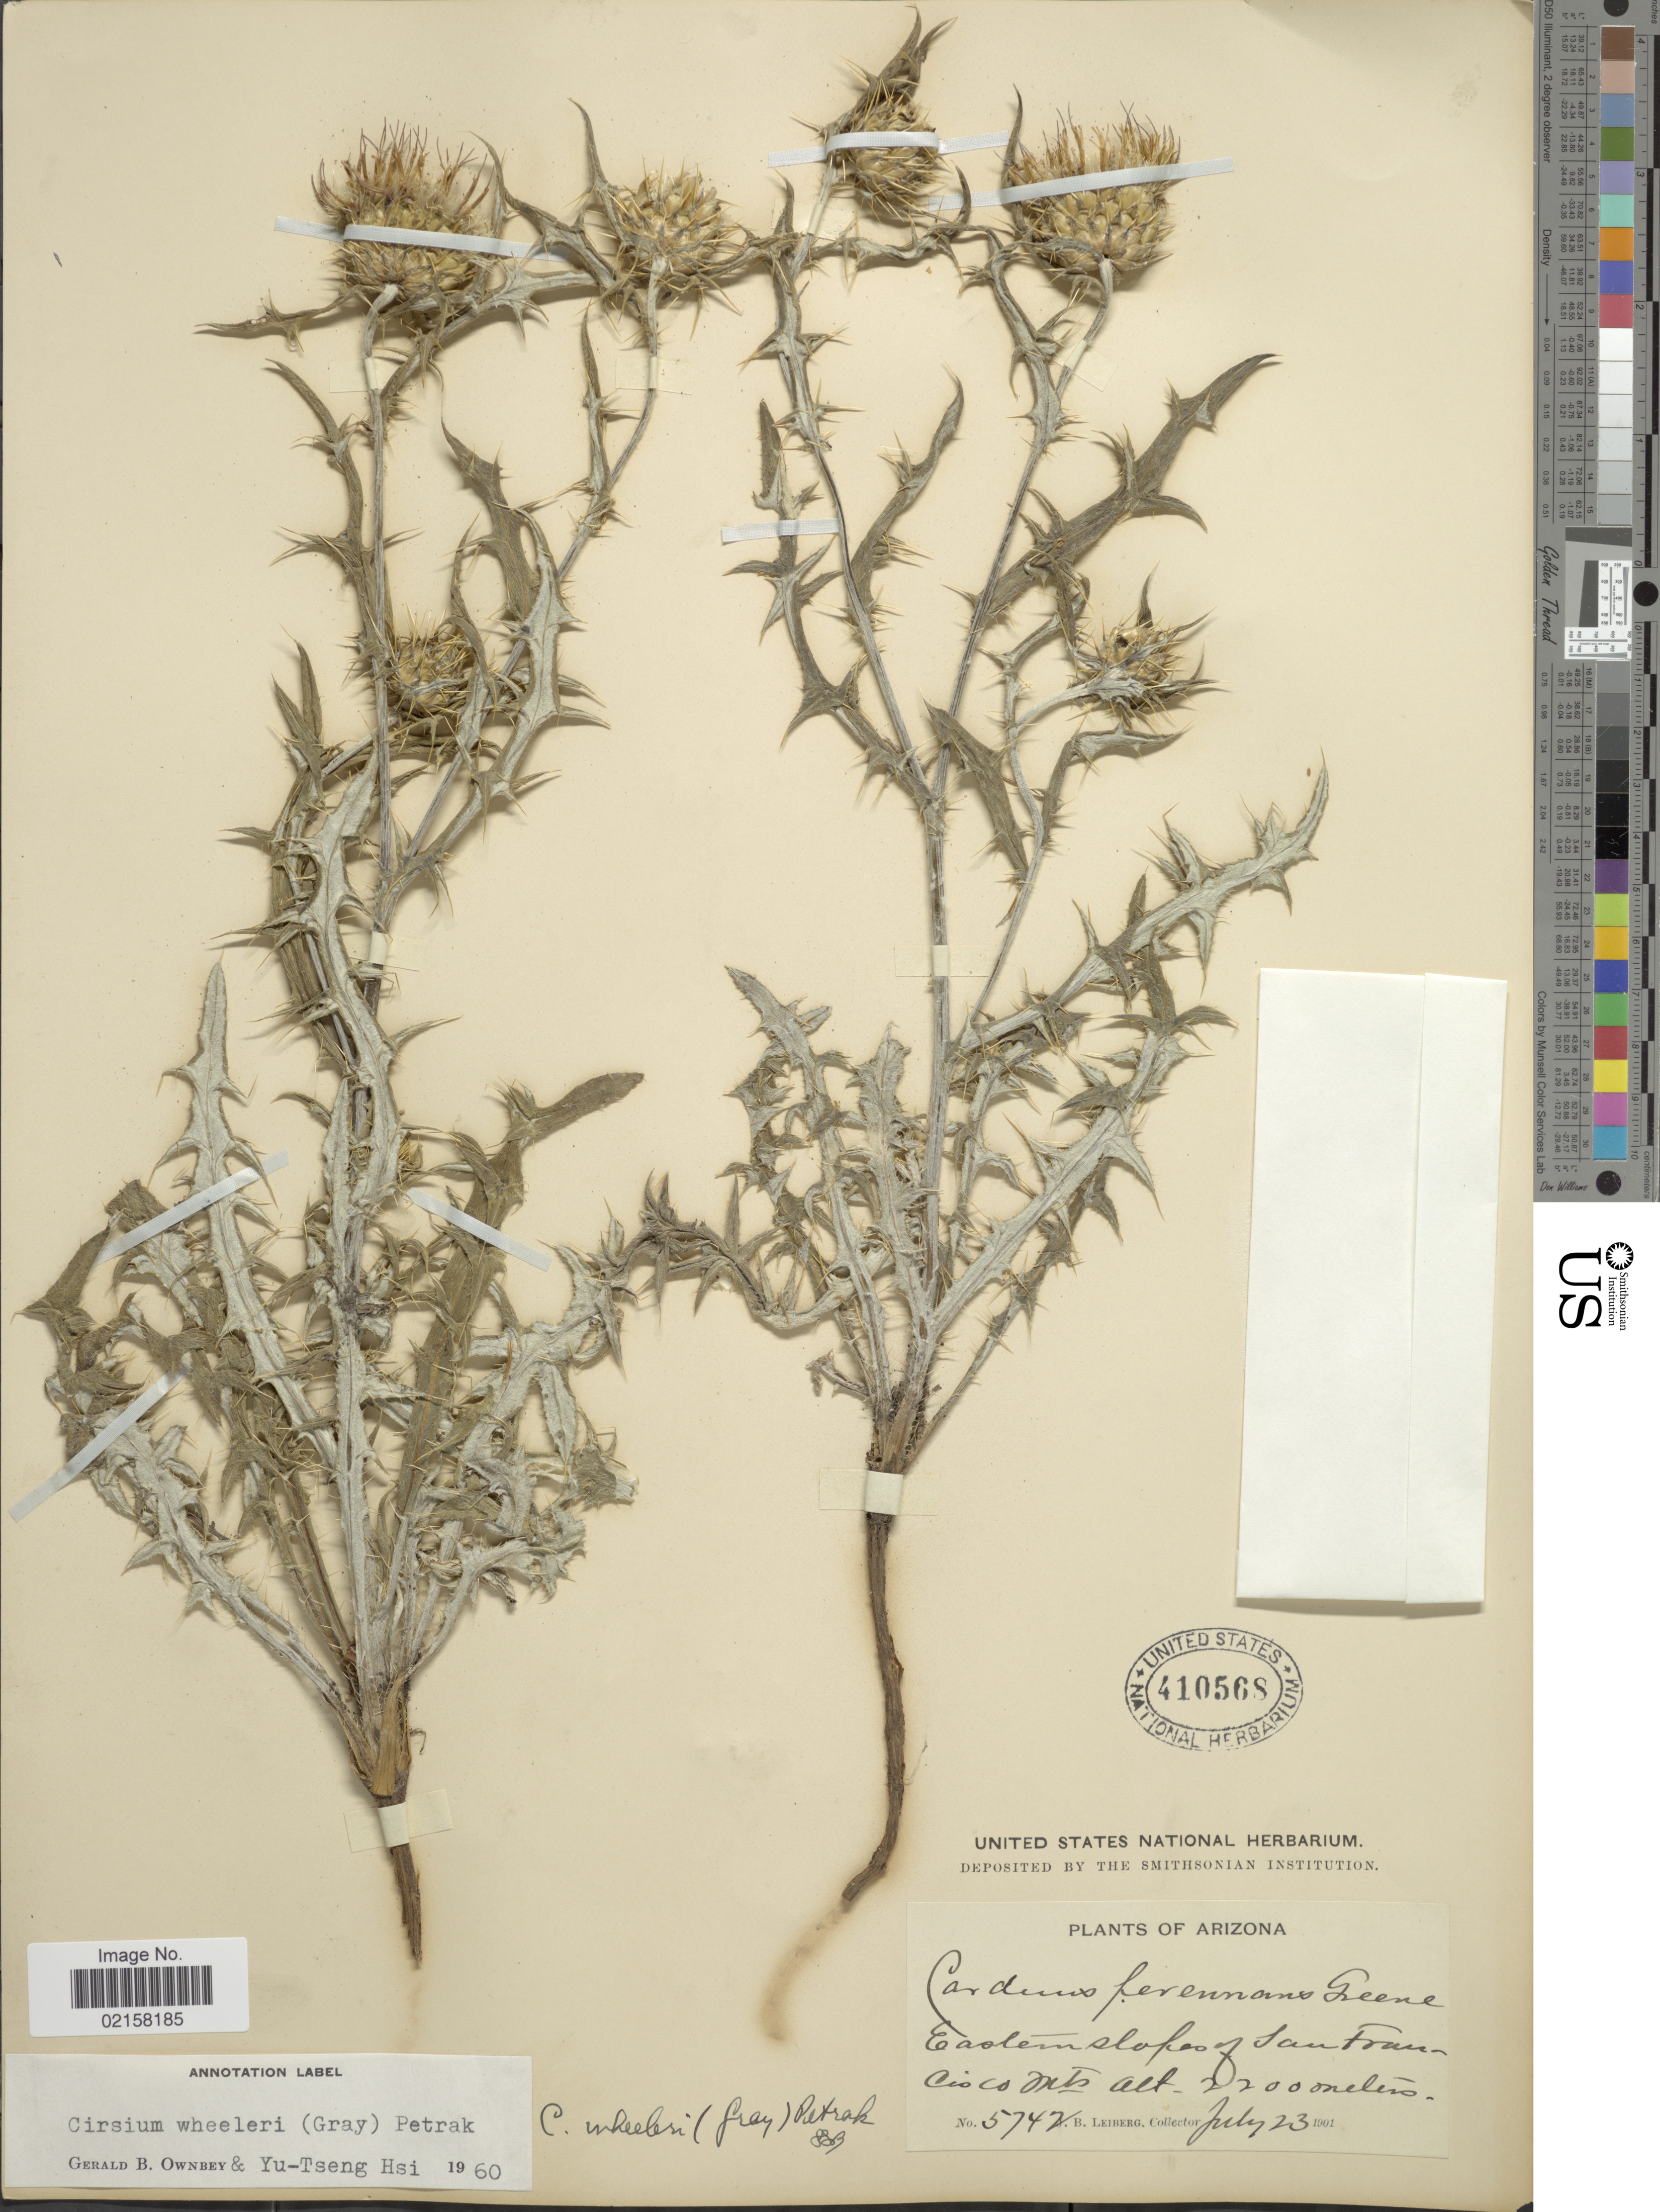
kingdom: Plantae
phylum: Tracheophyta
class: Magnoliopsida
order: Asterales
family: Asteraceae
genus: Cirsium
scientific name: Cirsium wheeleri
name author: (A. Gray) Petr.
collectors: J. B. Leiberg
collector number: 5742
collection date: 1901-07-23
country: United States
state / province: Arizona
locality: Eastern slopes of San Francisco Mts.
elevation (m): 2200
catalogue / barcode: US 410568